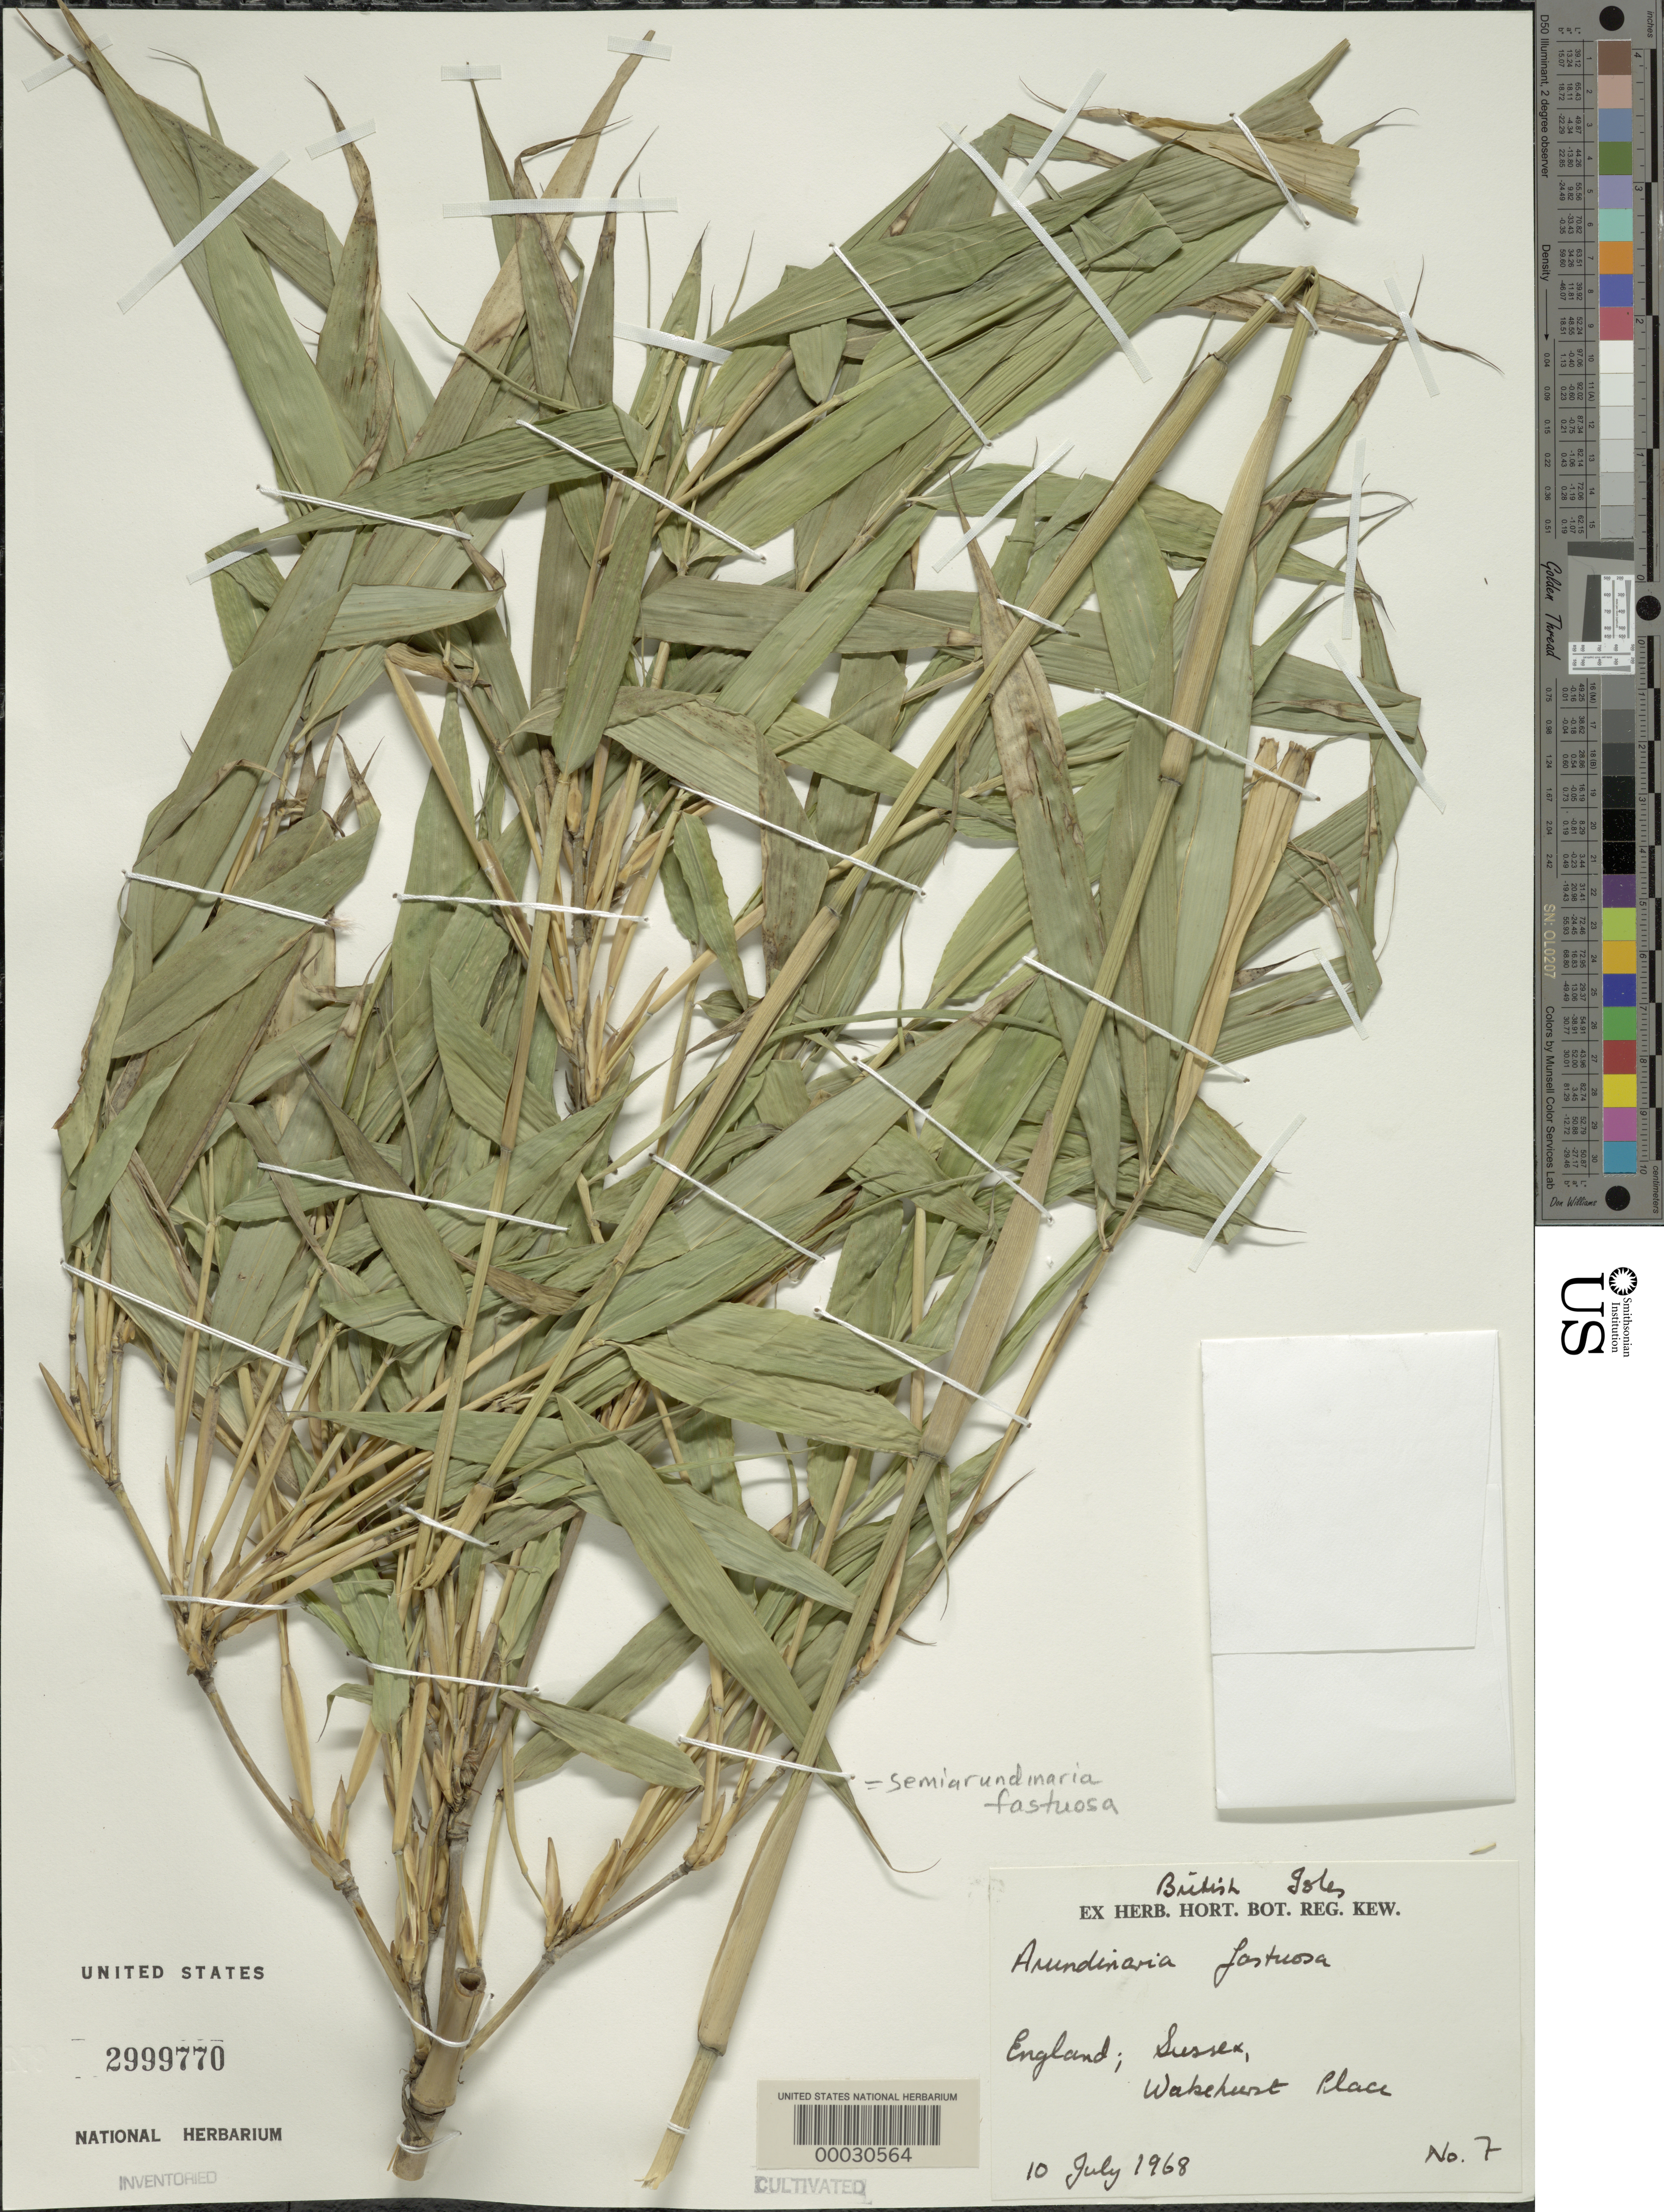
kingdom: Plantae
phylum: Tracheophyta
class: Liliopsida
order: Poales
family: Poaceae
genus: Semiarundinaria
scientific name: Semiarundinaria fastuosa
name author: Makino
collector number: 7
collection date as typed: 10 Jul 1968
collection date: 1968-07-10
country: United Kingdom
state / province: England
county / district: East Sussex / West Sussex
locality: Wakehurst place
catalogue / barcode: US 2999770